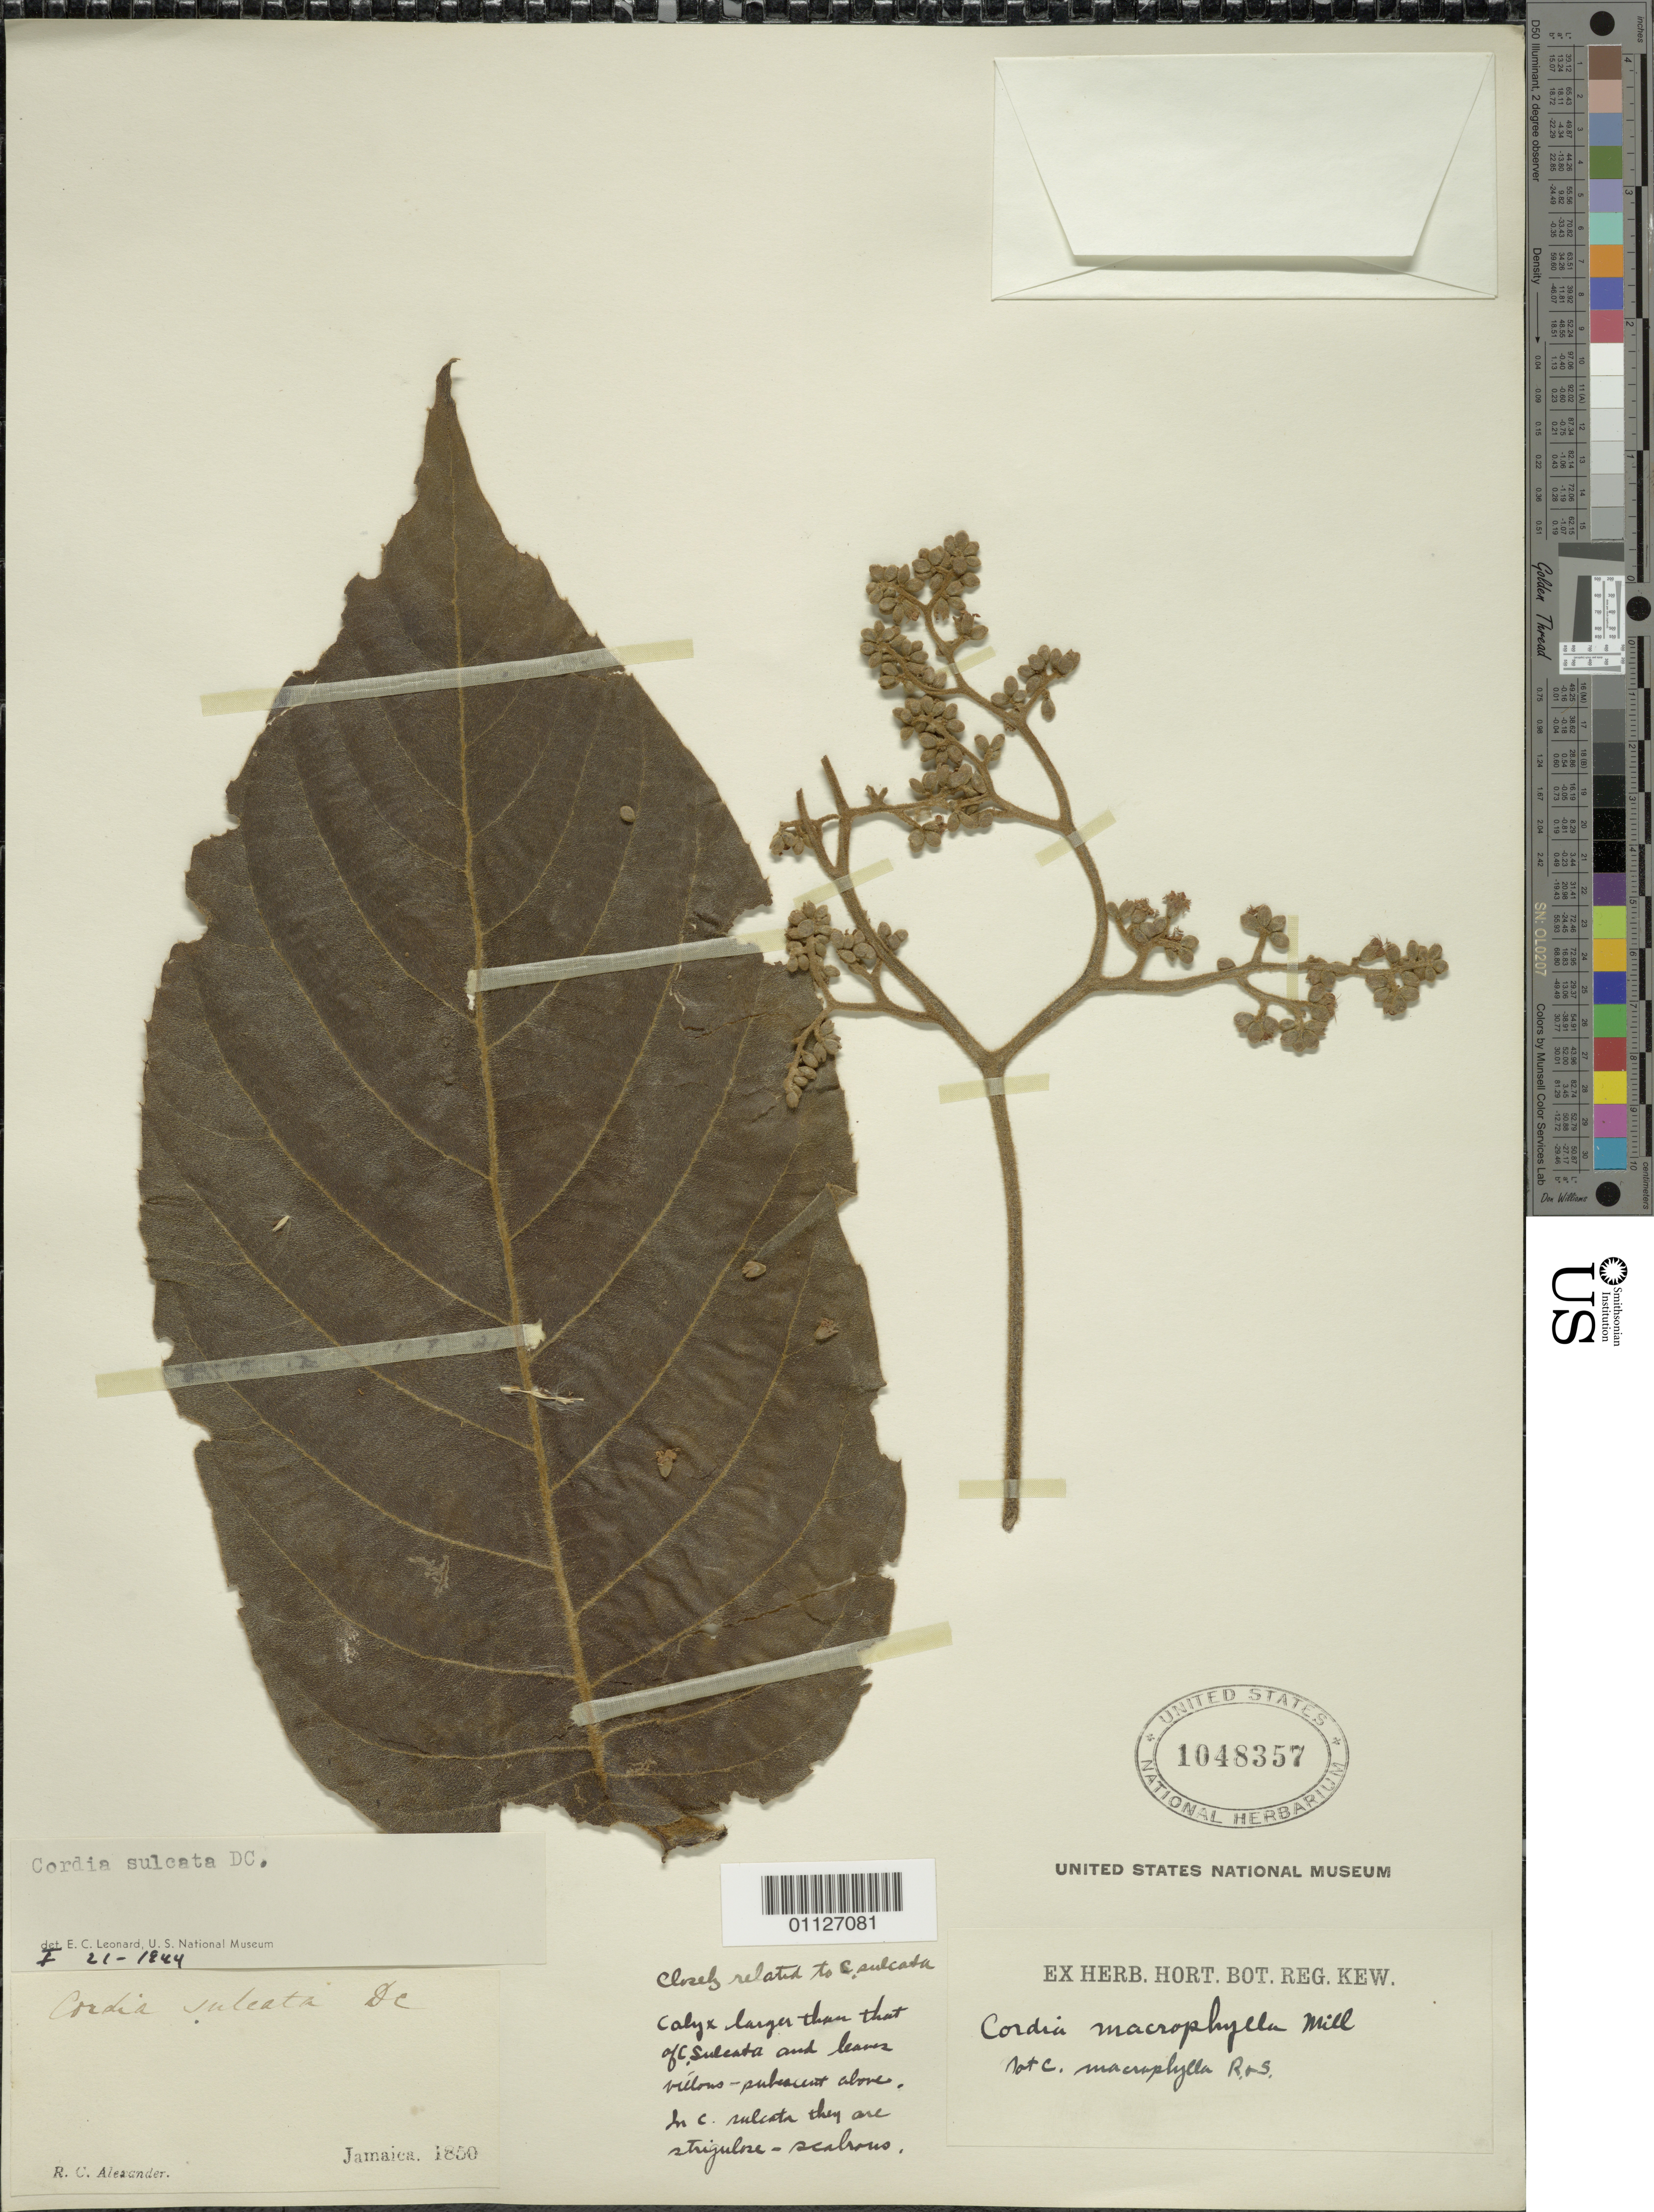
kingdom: Plantae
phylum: Tracheophyta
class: Magnoliopsida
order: Boraginales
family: Cordiaceae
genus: Cordia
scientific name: Cordia sulcata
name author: DC.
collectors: R. C. Alexander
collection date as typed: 01 Jan 1850 to 31 Dec 1850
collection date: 1850-01-01/1850-12-31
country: Jamaica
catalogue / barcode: US 1048357